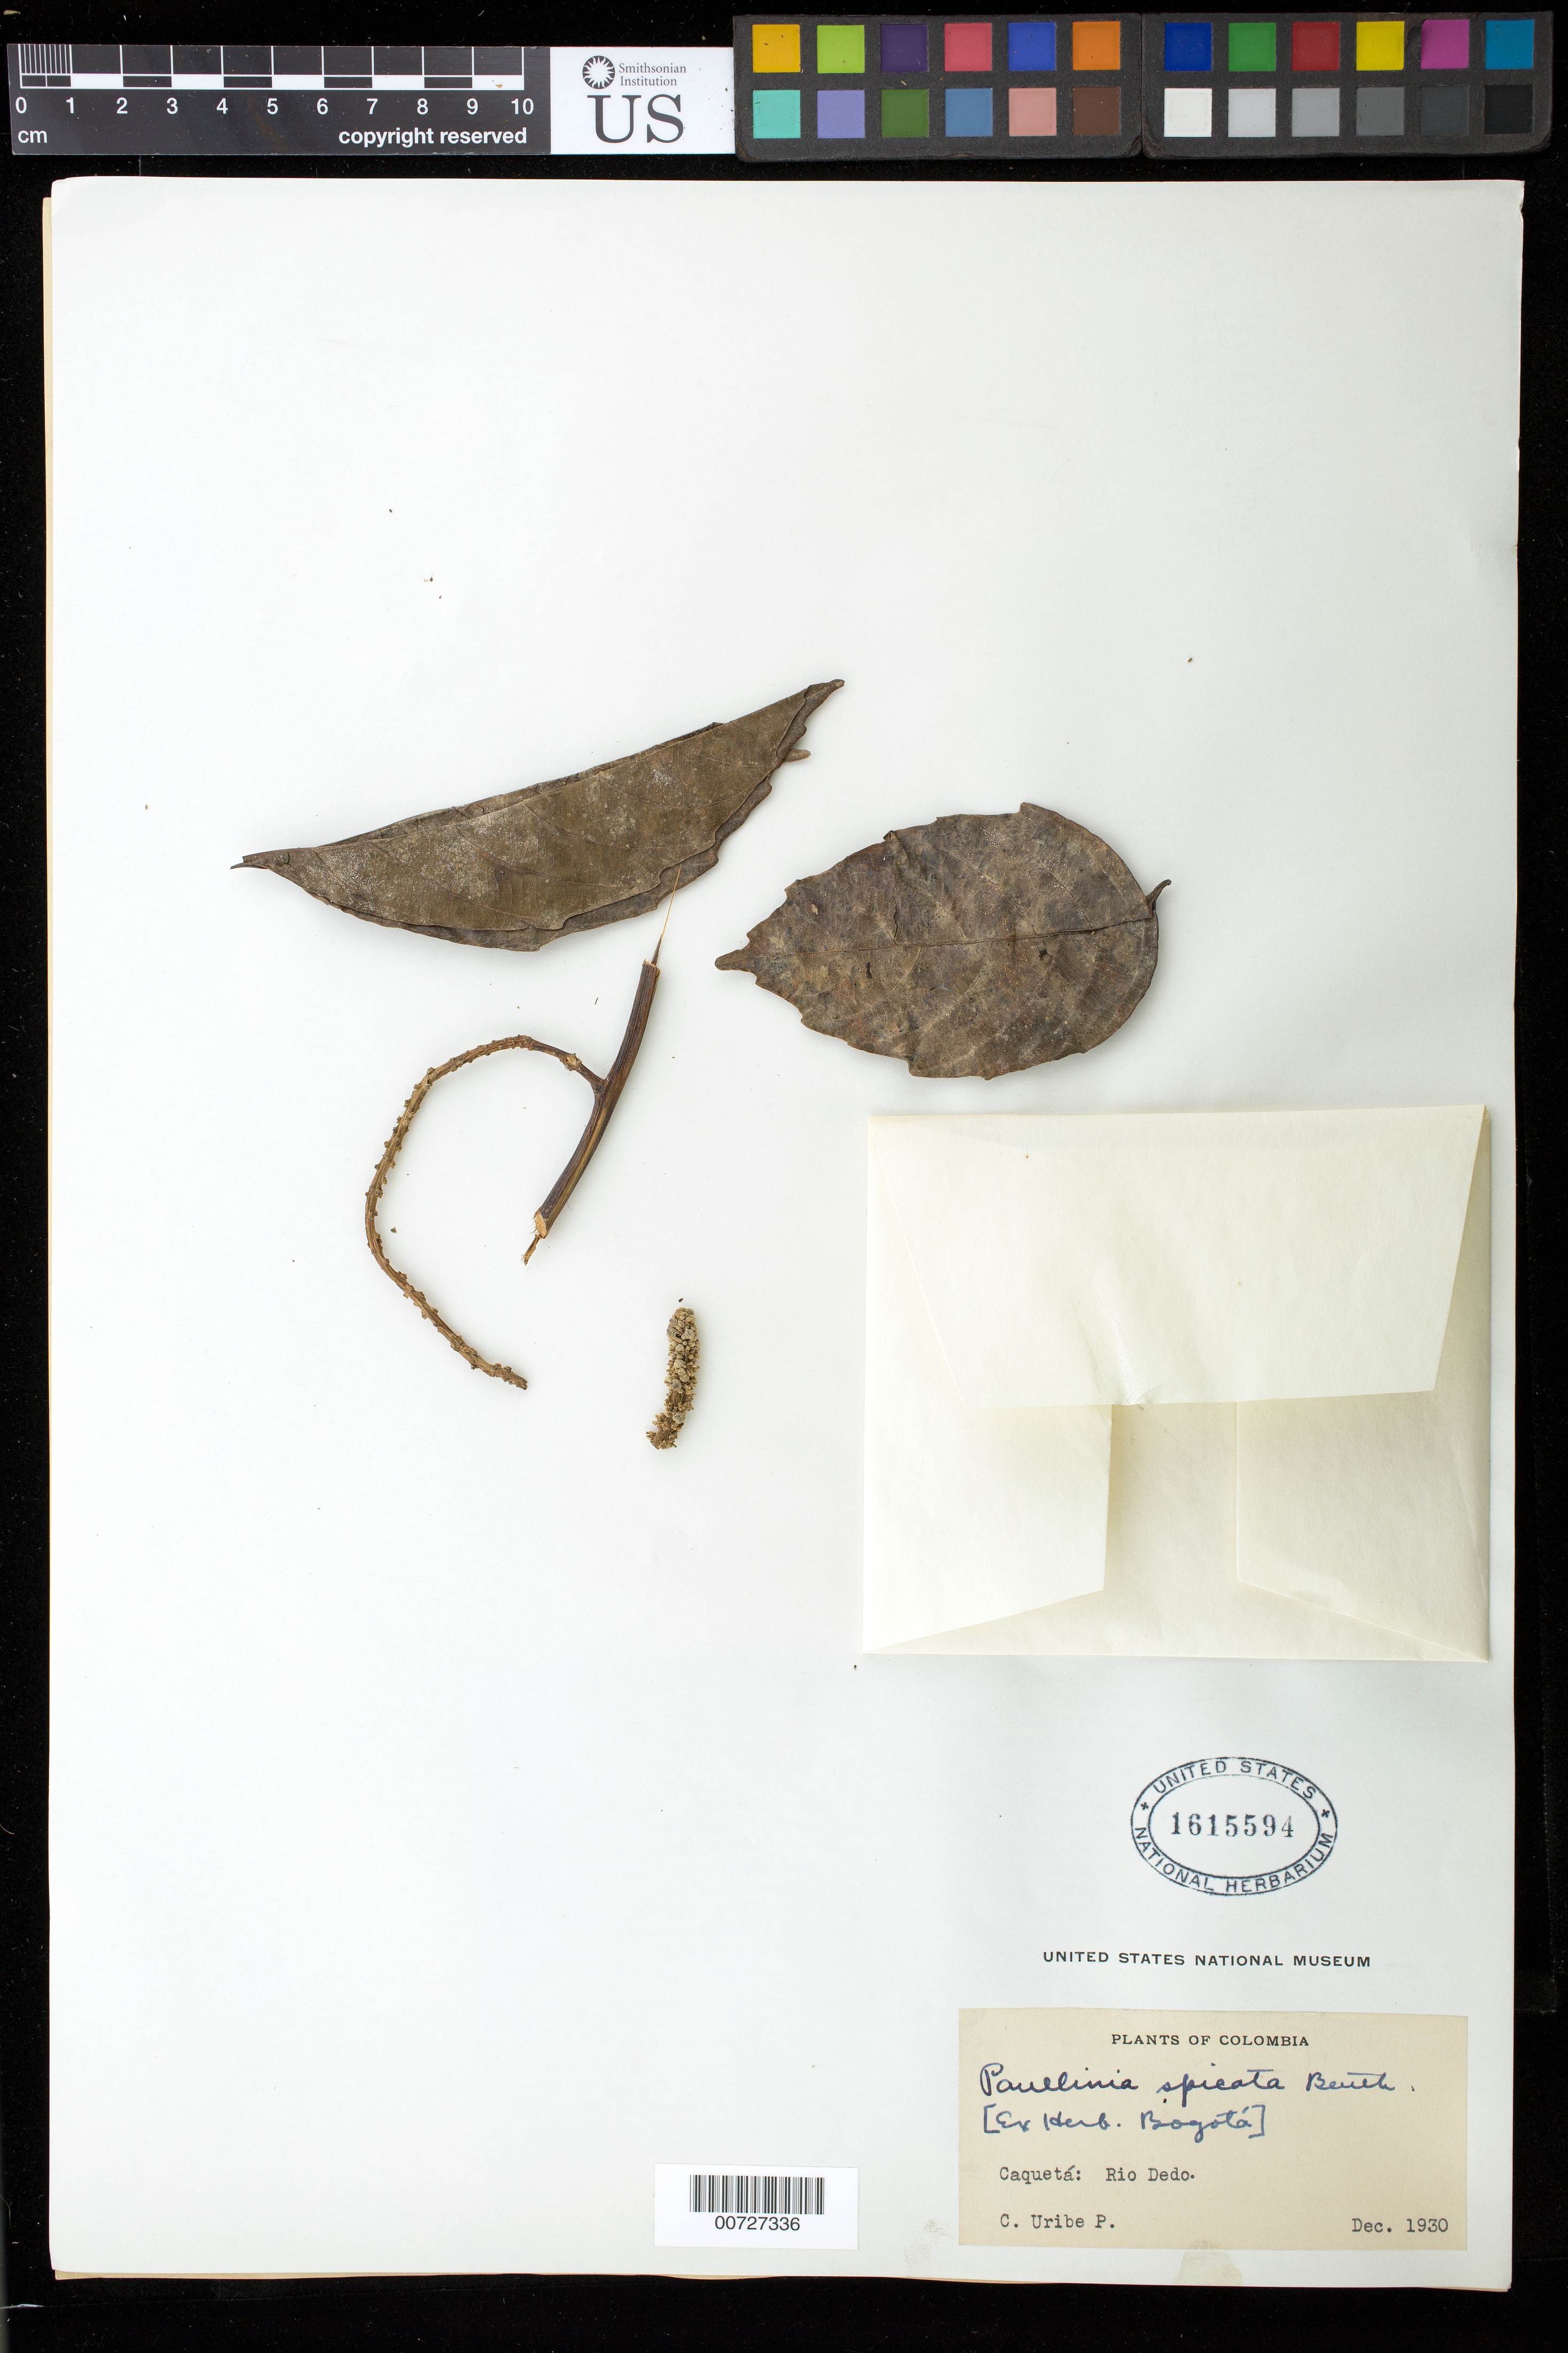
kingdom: Plantae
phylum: Tracheophyta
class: Magnoliopsida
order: Sapindales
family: Sapindaceae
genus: Paullinia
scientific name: Paullinia spicata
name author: Benth.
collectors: C. Uribe P.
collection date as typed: Dec 1930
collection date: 1930-12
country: Colombia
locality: Caquetá: Rio Dedo.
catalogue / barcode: US 1615594